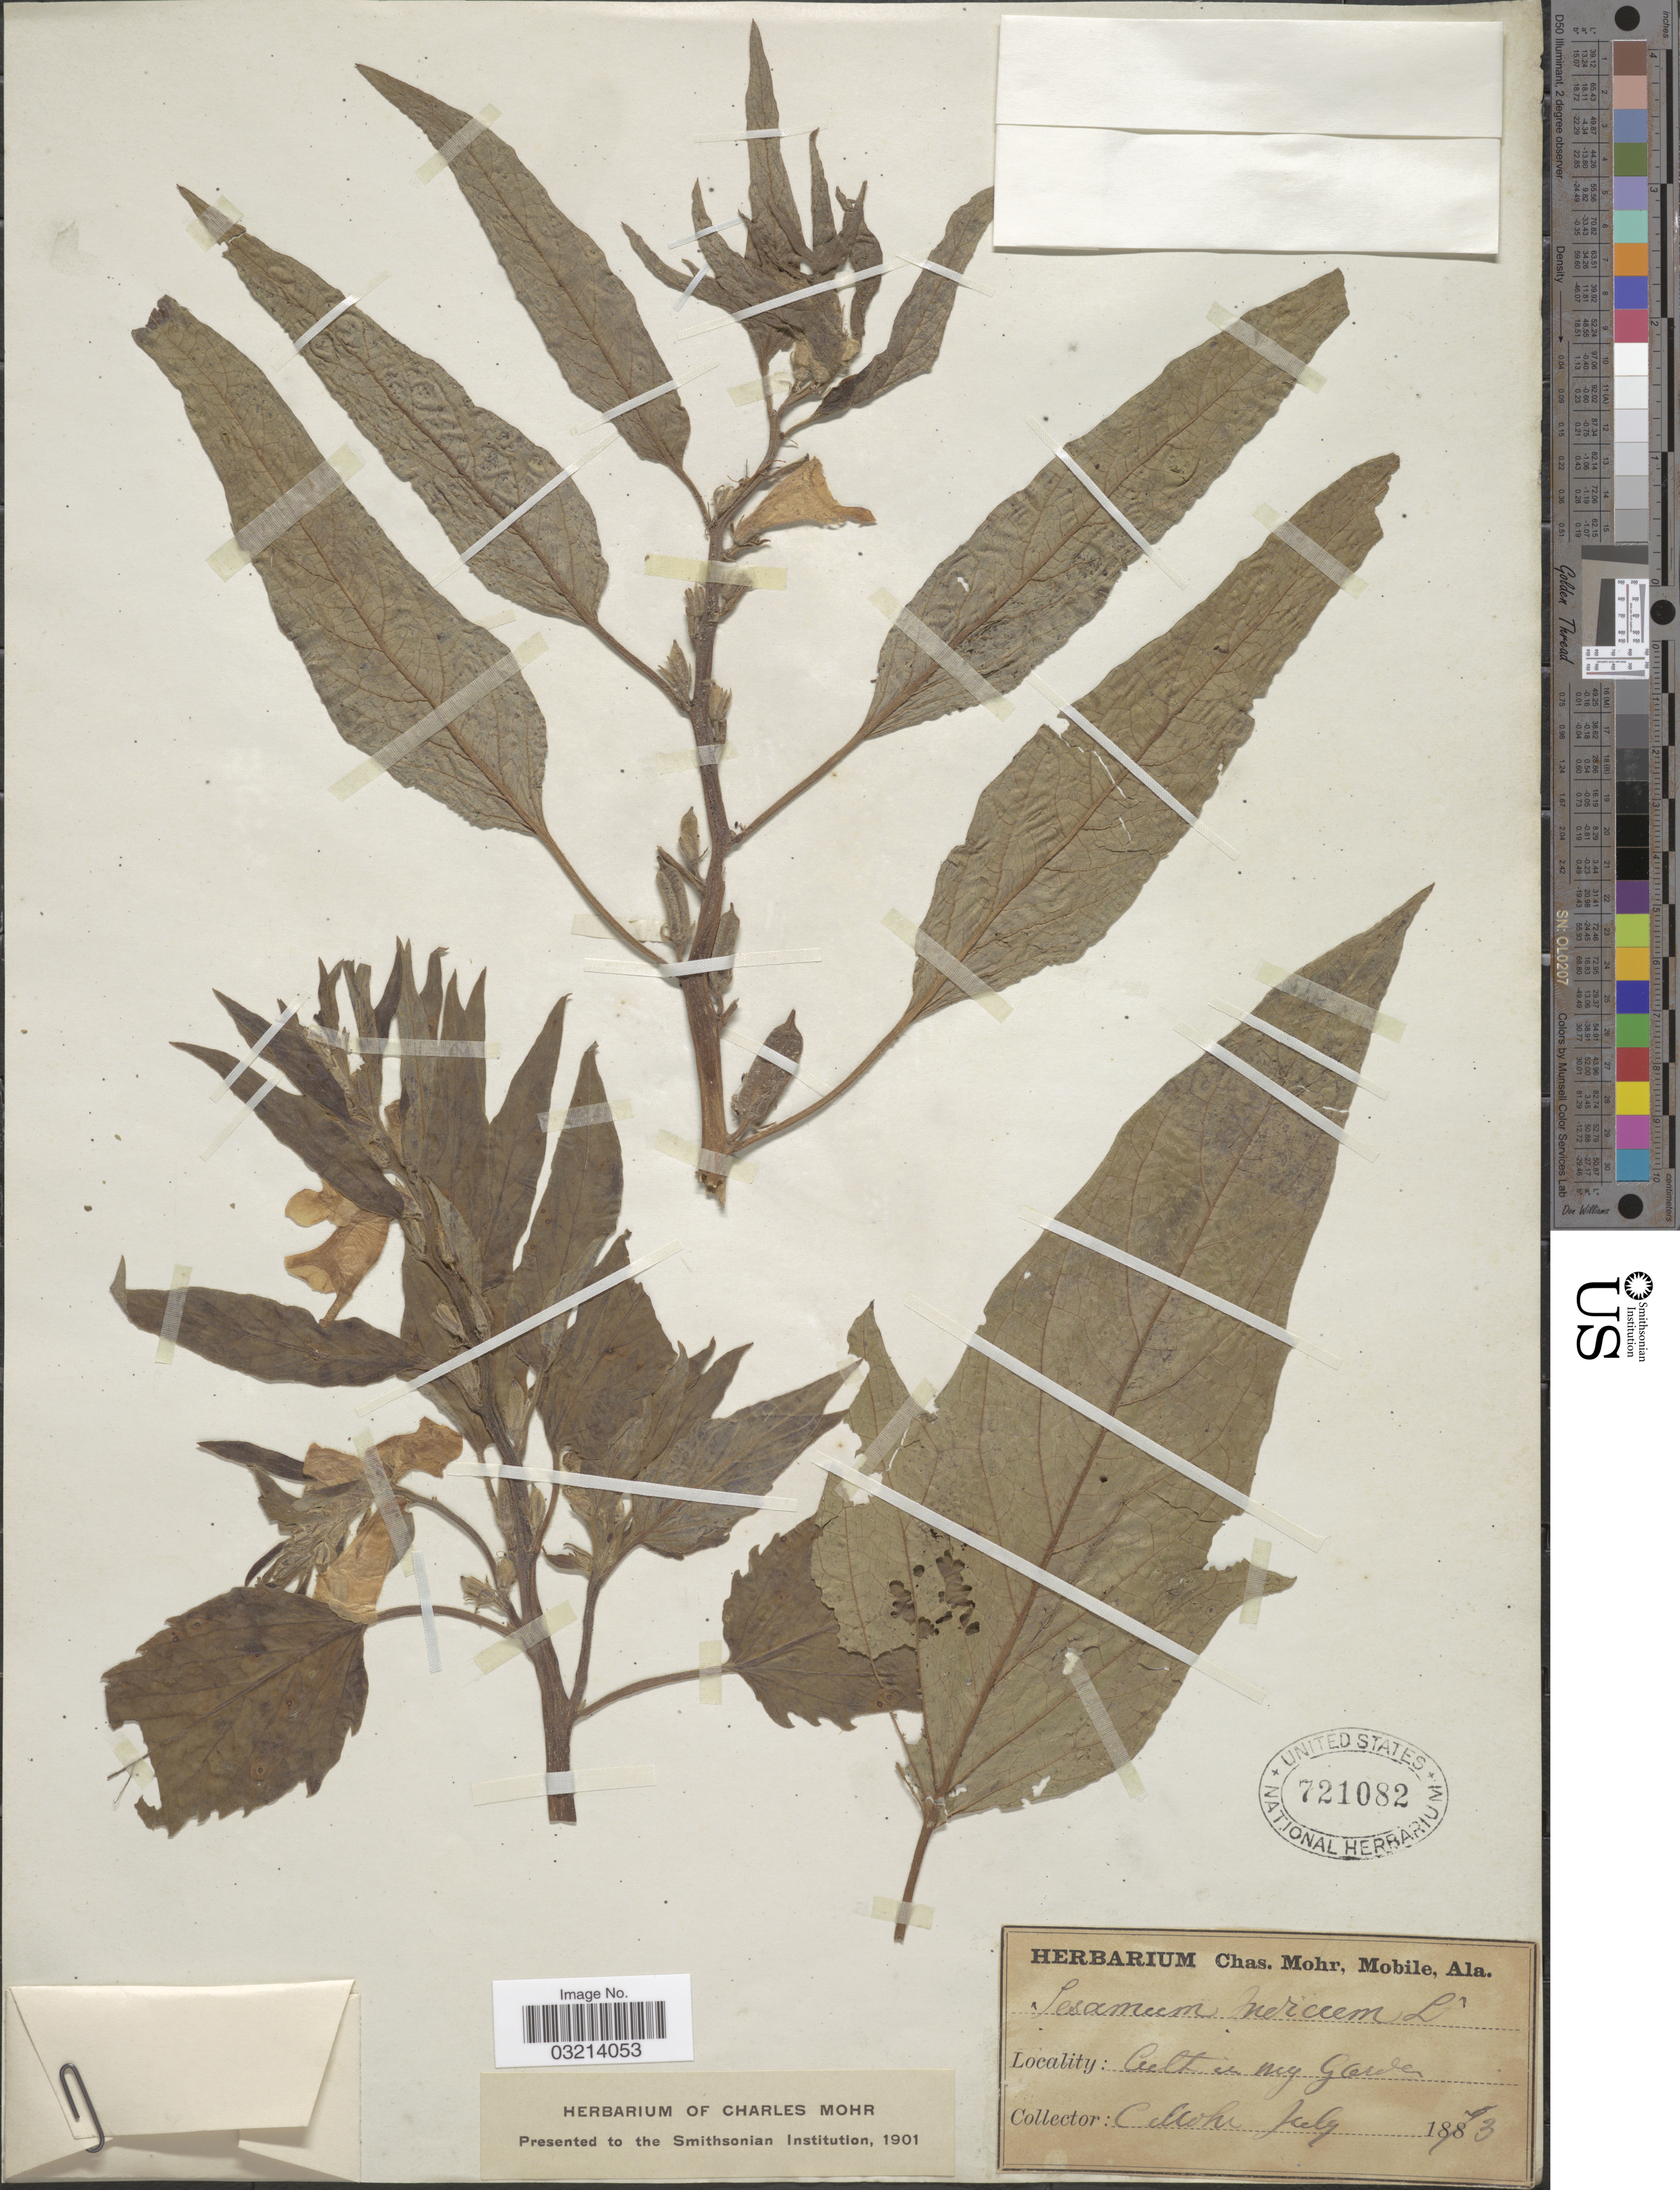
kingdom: Plantae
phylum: Tracheophyta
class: Magnoliopsida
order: Lamiales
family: Pedaliaceae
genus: Sesamum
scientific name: Sesamum indicum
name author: L.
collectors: Mohr, C. T. (herbarium)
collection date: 1873-07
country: United States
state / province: Alabama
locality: Mobile. Cult in my garden.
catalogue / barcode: US 721082